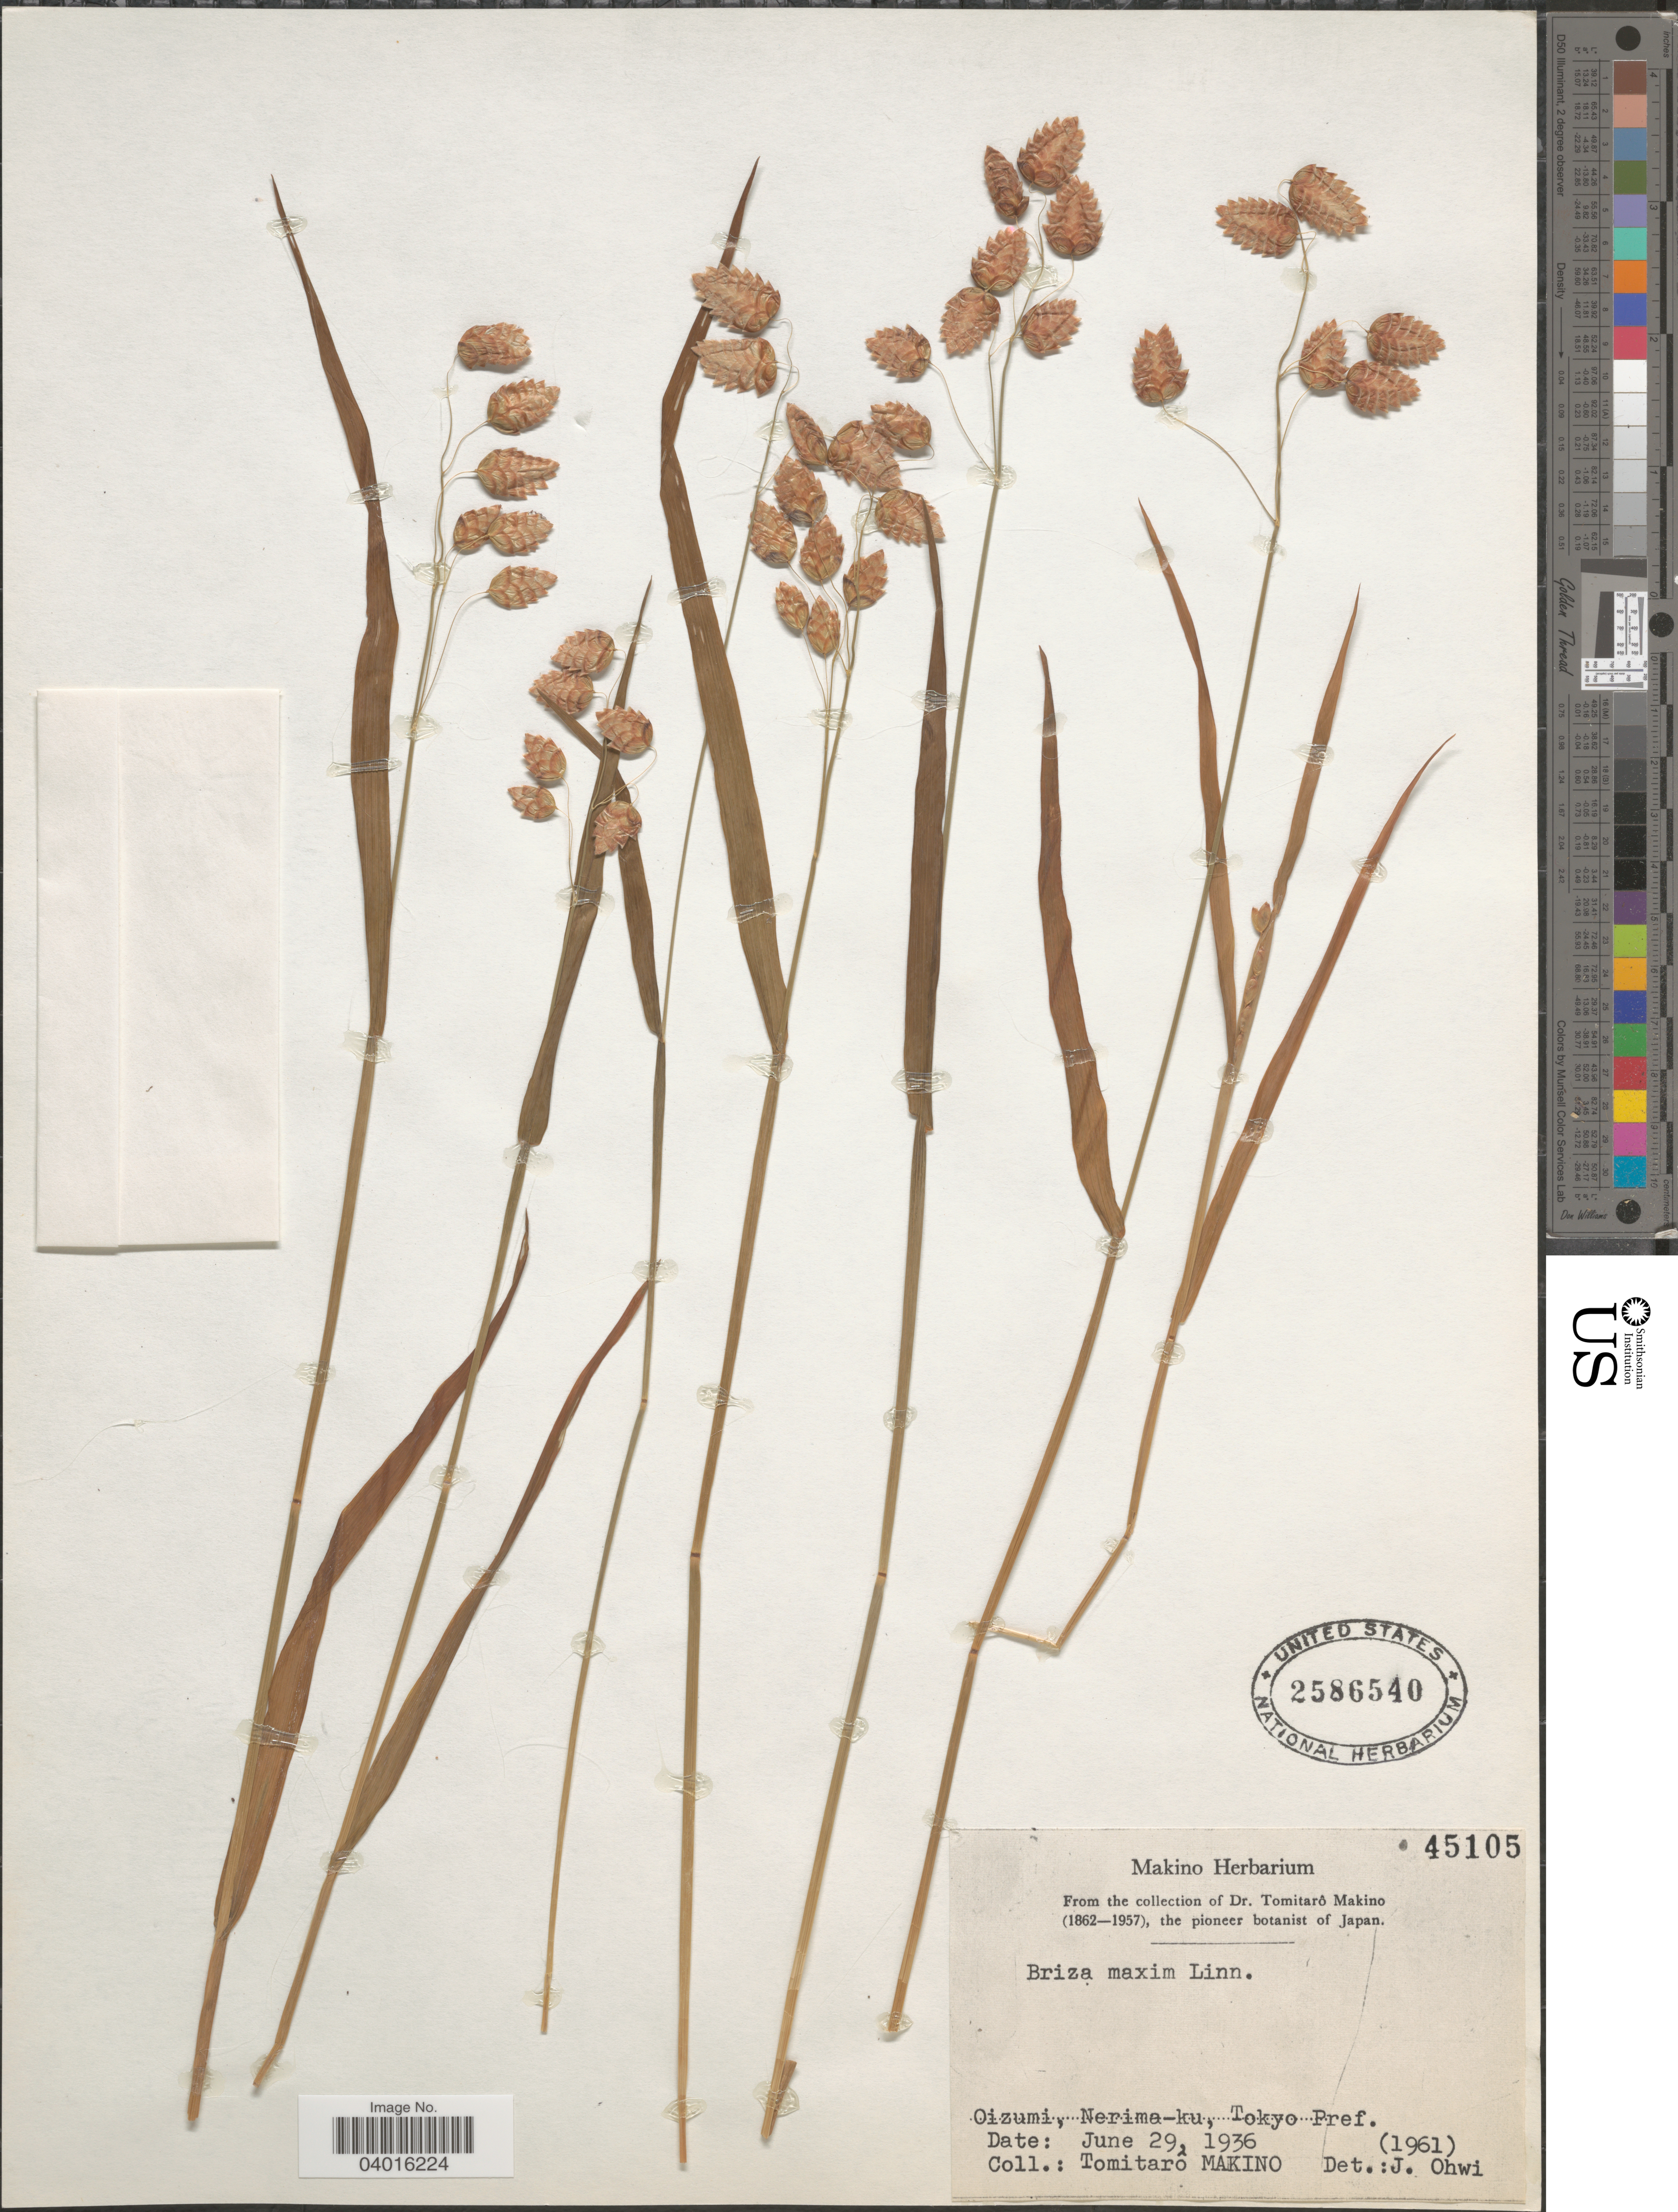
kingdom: Plantae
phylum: Tracheophyta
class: Liliopsida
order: Poales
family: Poaceae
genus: Briza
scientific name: Briza maxima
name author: L.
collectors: T. Makino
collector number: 45105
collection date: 1936-06-29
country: Japan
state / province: Tokyo, Federal City of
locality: Oizumi, Nerima-ku, Tokyo Pref.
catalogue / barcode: US 2586540